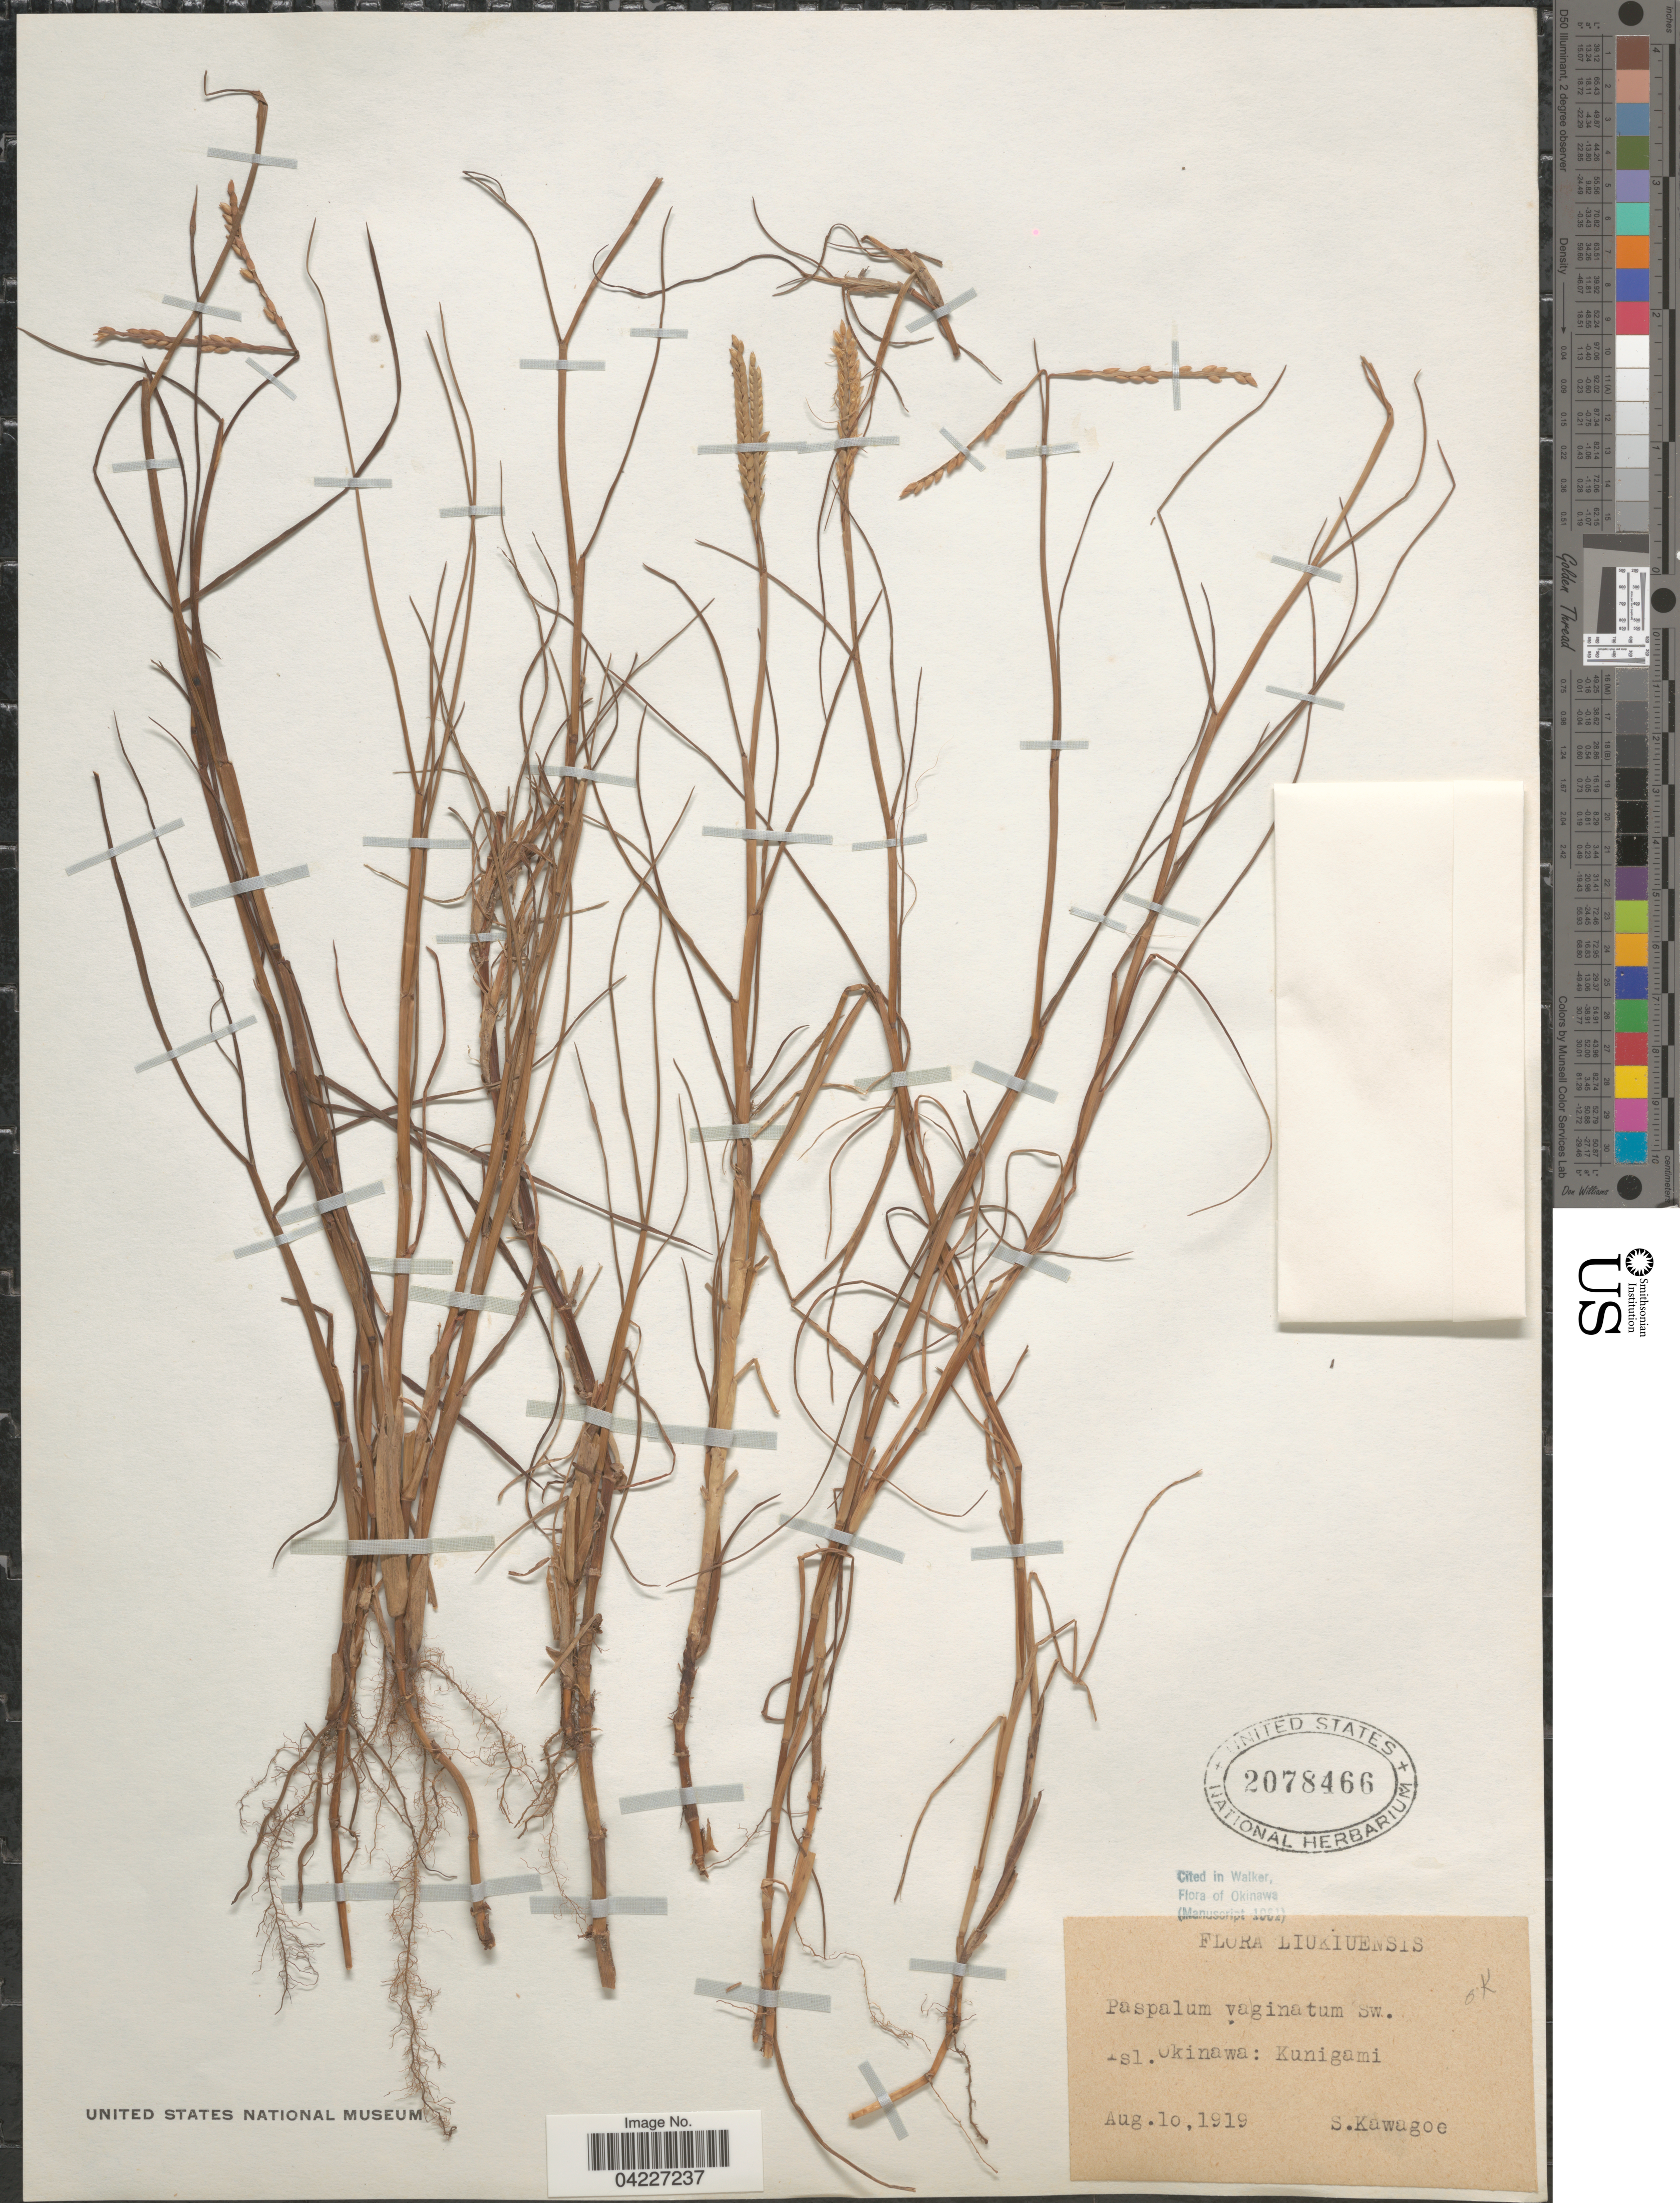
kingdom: Plantae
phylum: Tracheophyta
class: Liliopsida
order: Poales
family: Poaceae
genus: Paspalum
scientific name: Paspalum distichum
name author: L.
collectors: S. Kawagoe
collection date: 1919-08-10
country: Japan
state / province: Okinawa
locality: Luikiuensis. Isl. Okinawa: Kunigami.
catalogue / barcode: US 2078466